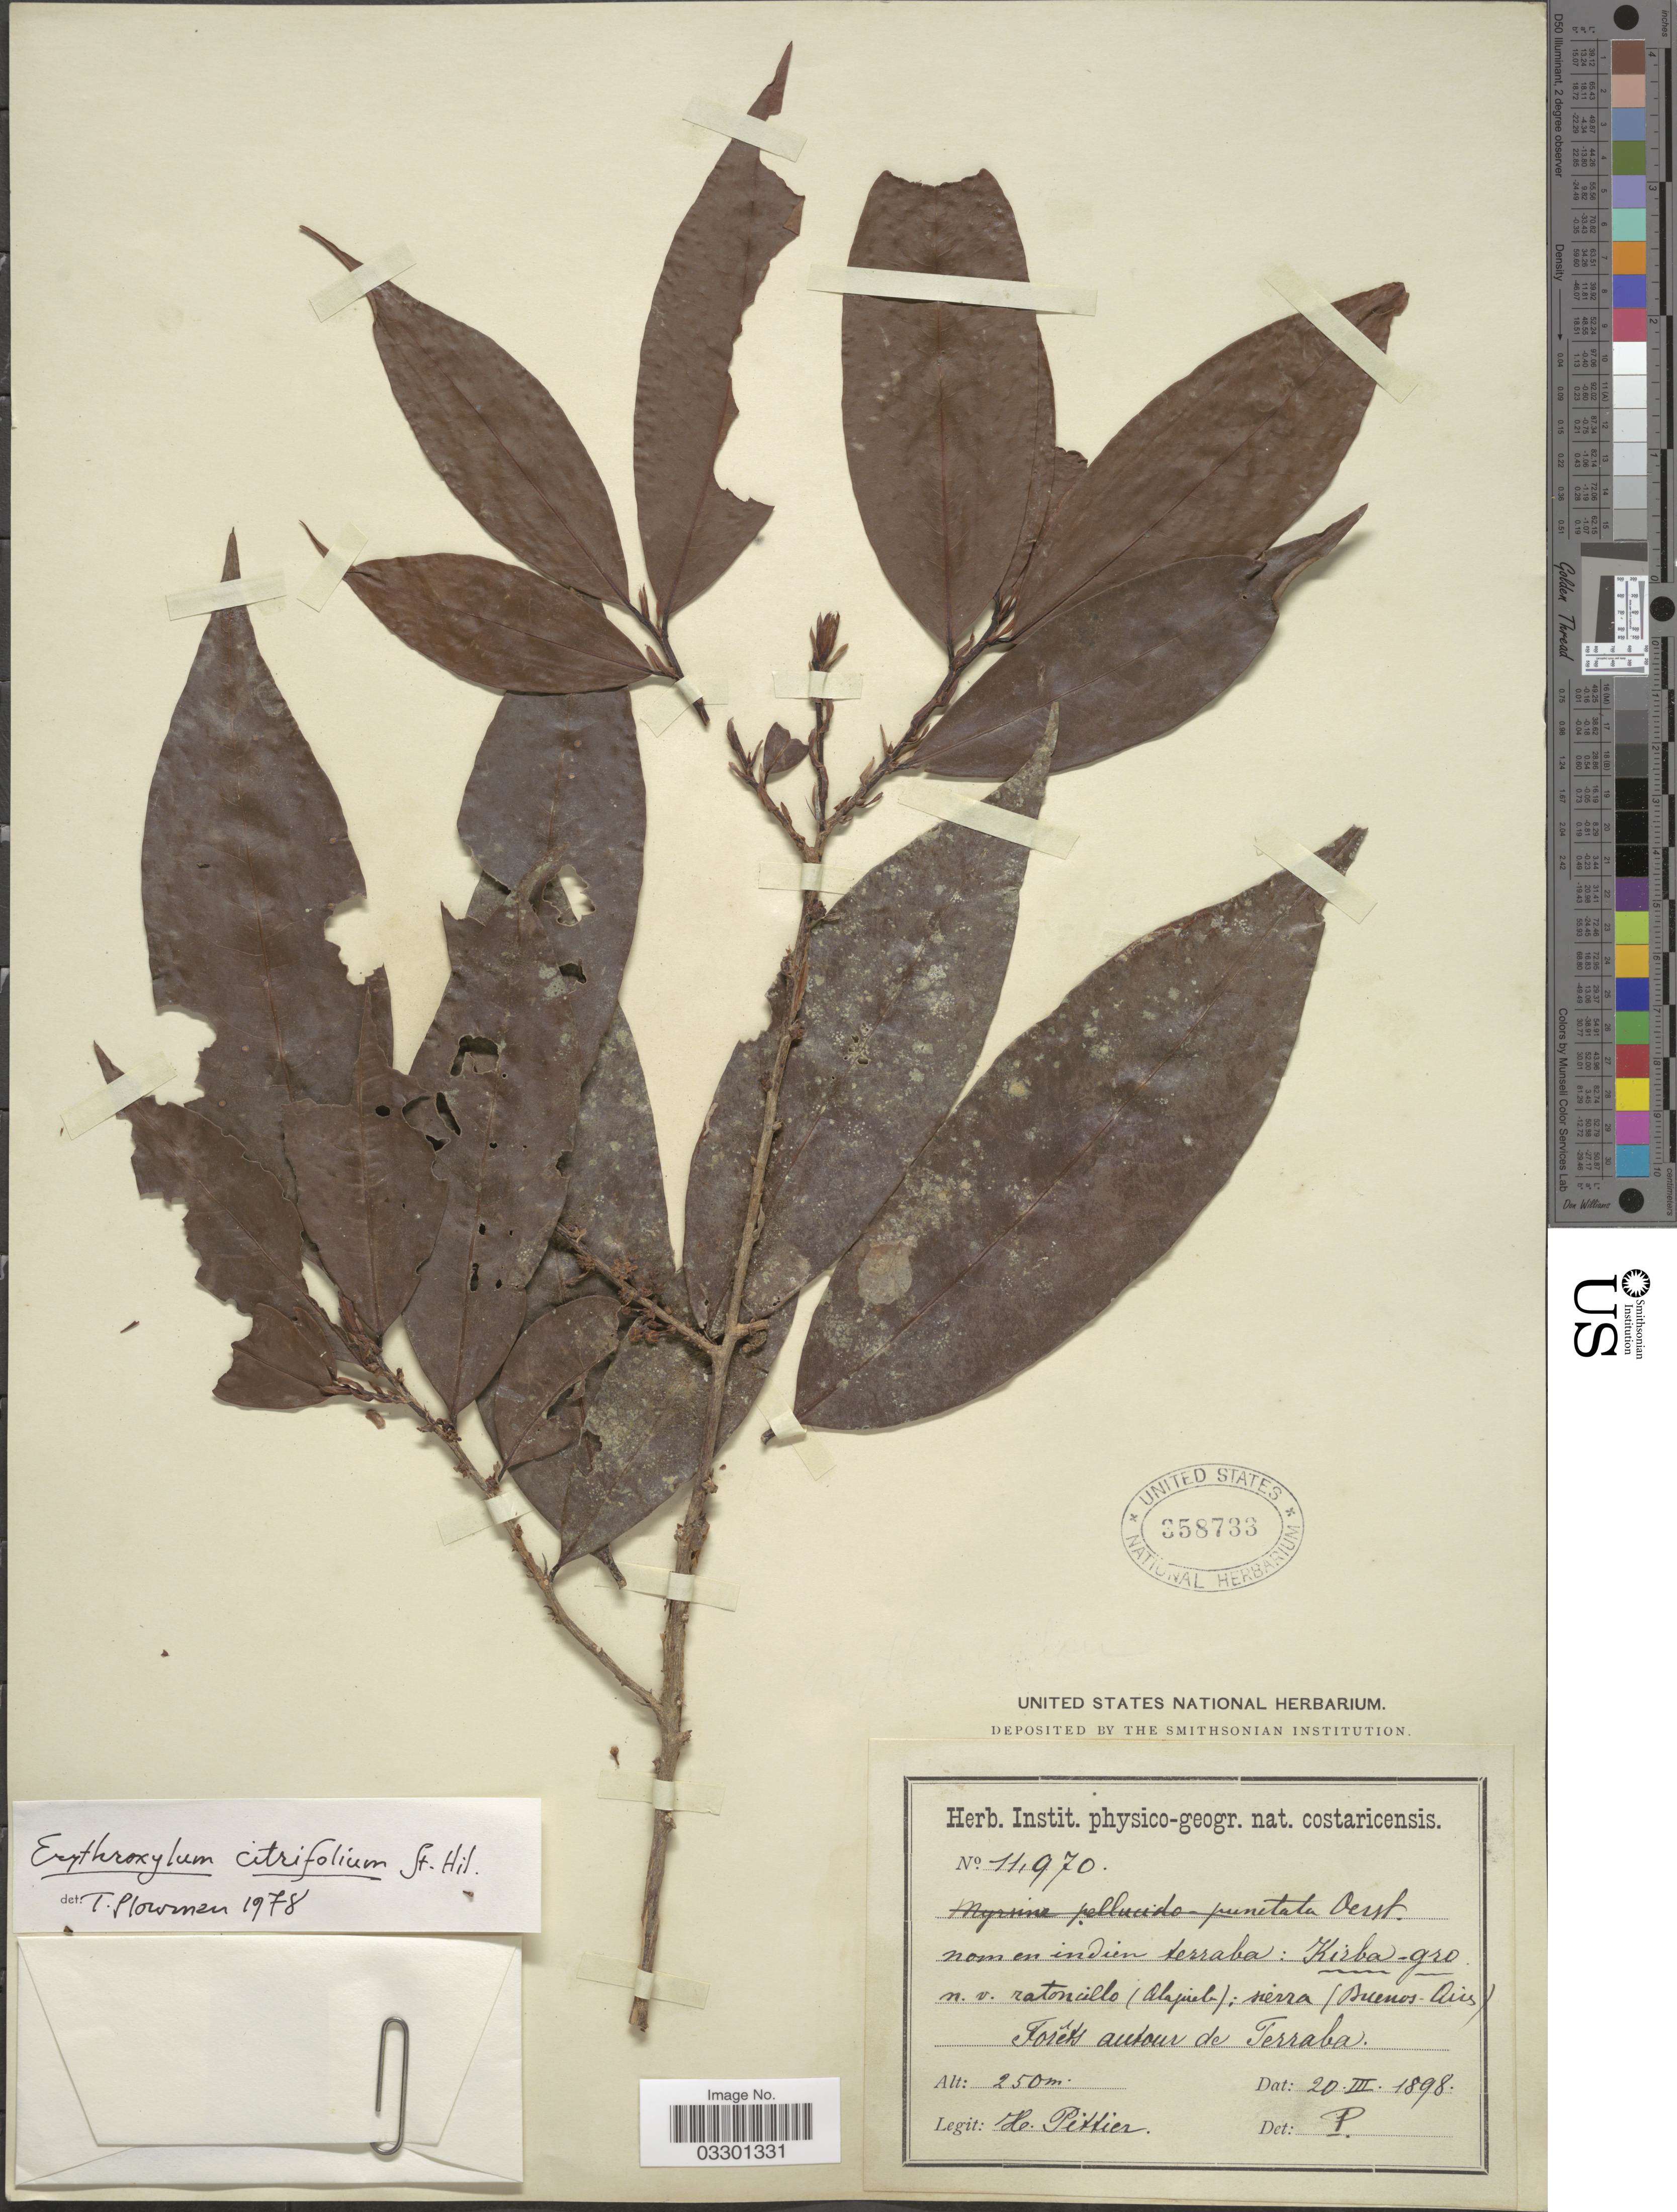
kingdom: Plantae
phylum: Tracheophyta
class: Magnoliopsida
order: Malpighiales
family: Erythroxylaceae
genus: Erythroxylum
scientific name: Erythroxylum citrifolium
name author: A. St.-Hil.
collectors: H. F. Pittier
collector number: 11970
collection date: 1898-03-20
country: Costa Rica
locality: Forêts autour de Terraba.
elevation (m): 250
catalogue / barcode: US 358733